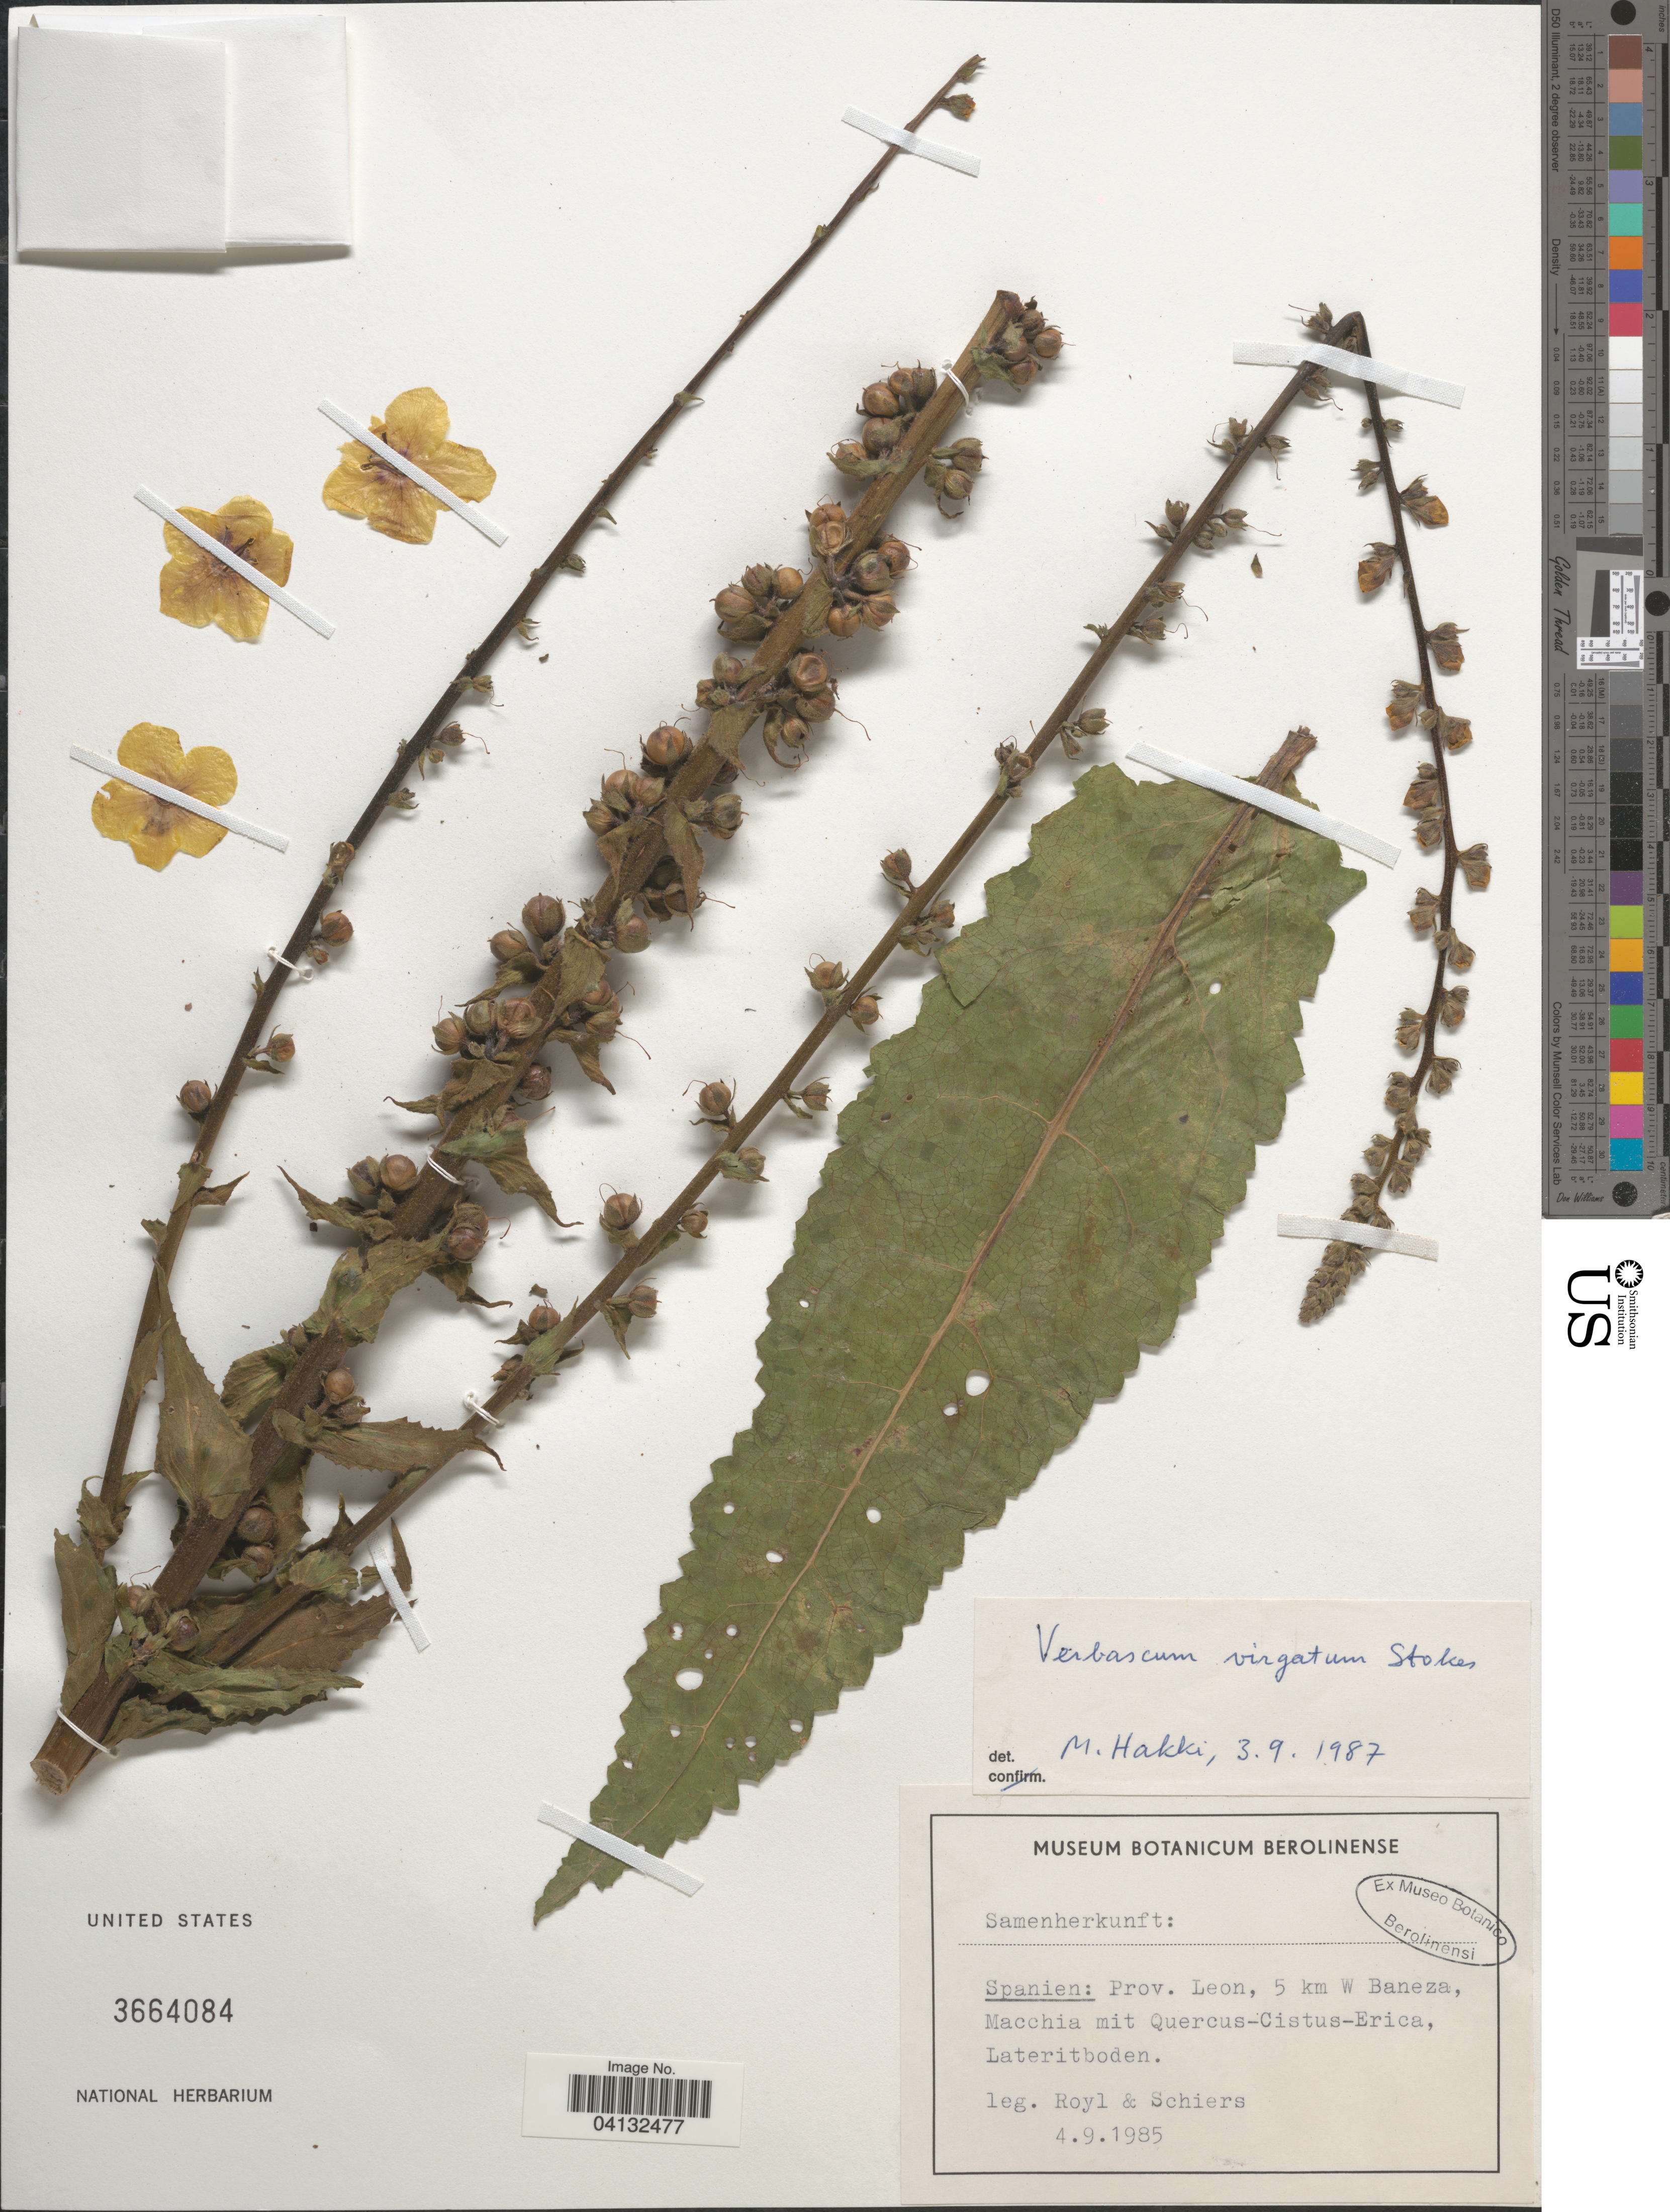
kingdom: Plantae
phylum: Tracheophyta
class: Magnoliopsida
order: Lamiales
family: Scrophulariaceae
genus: Verbascum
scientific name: Verbascum virgatum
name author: Stokes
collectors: Royl & Schiers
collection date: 1985-09-04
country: Spain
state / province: Castilla y León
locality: Prov. Leon, 5 km W Baneza.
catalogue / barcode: US 3664084